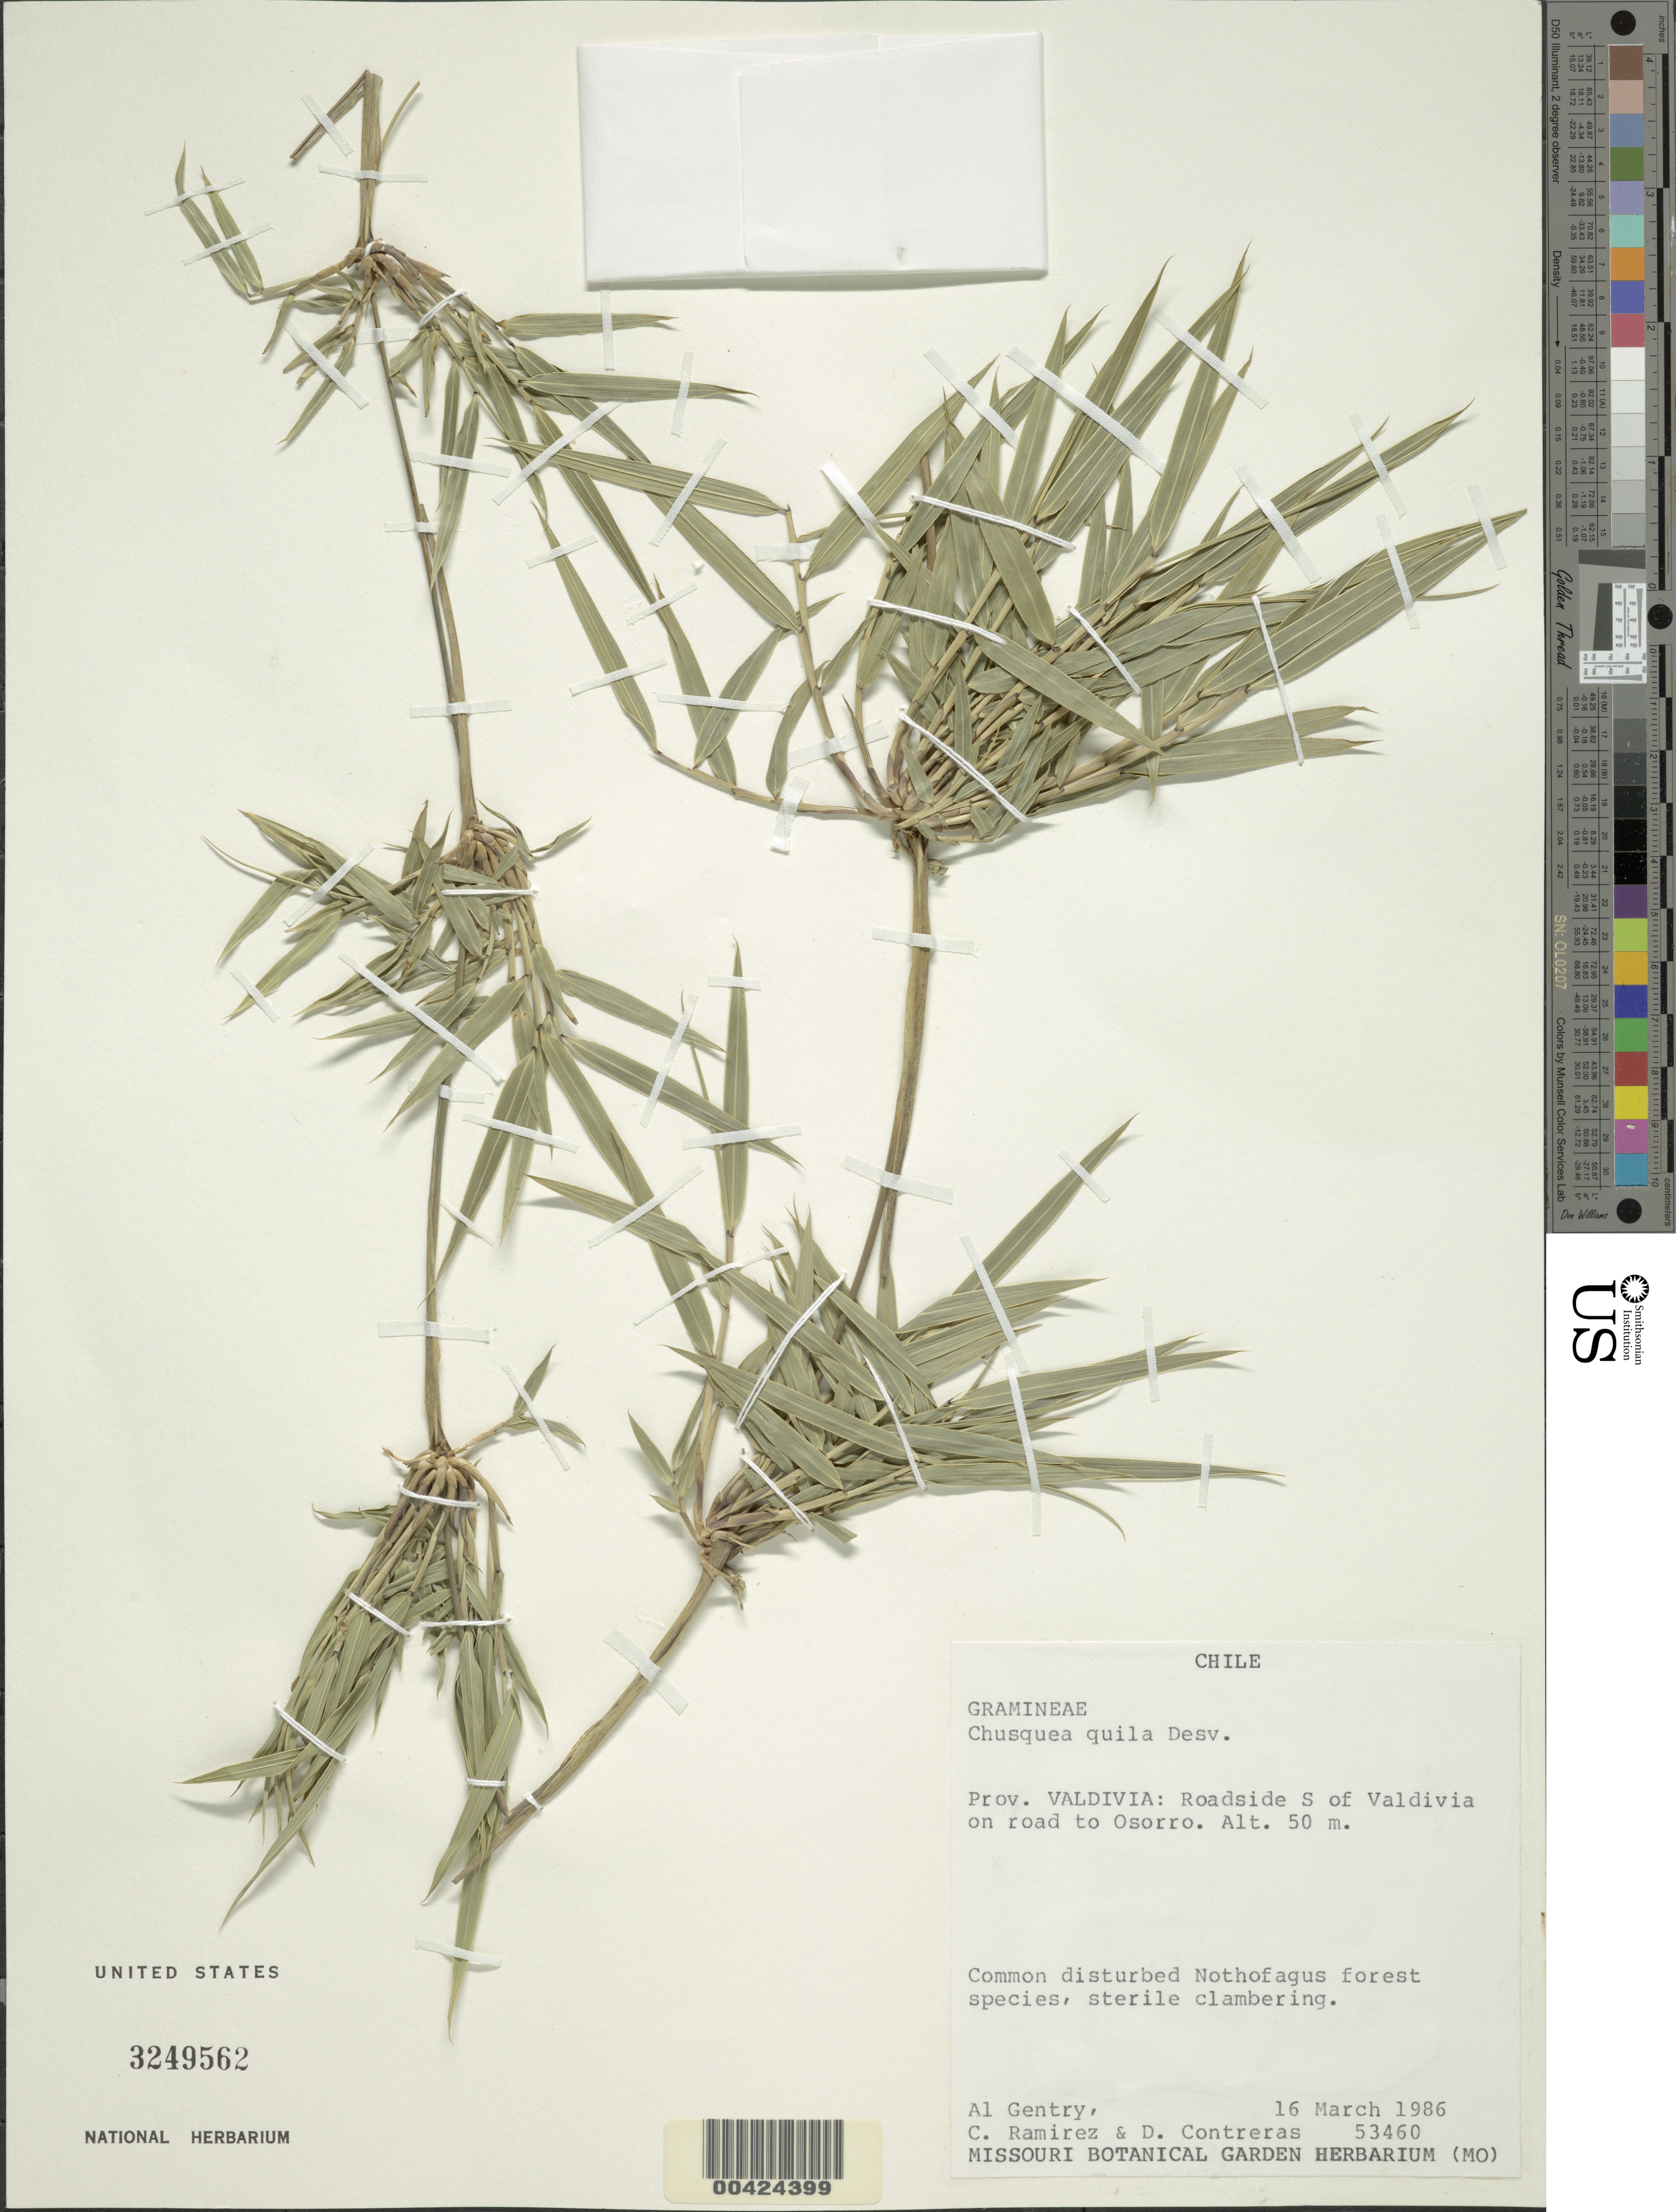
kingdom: Plantae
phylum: Tracheophyta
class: Liliopsida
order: Poales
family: Poaceae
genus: Chusquea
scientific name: Chusquea quila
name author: Kunth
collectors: A. H. Gentry, C. Ramirez & D. Contreras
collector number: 53460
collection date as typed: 16 Mar 1986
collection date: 1986-03-16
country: Chile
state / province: Los Lagos (X)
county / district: Valdivia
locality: S of valdivia on rd to osorro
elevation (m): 50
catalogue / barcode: US 3249562